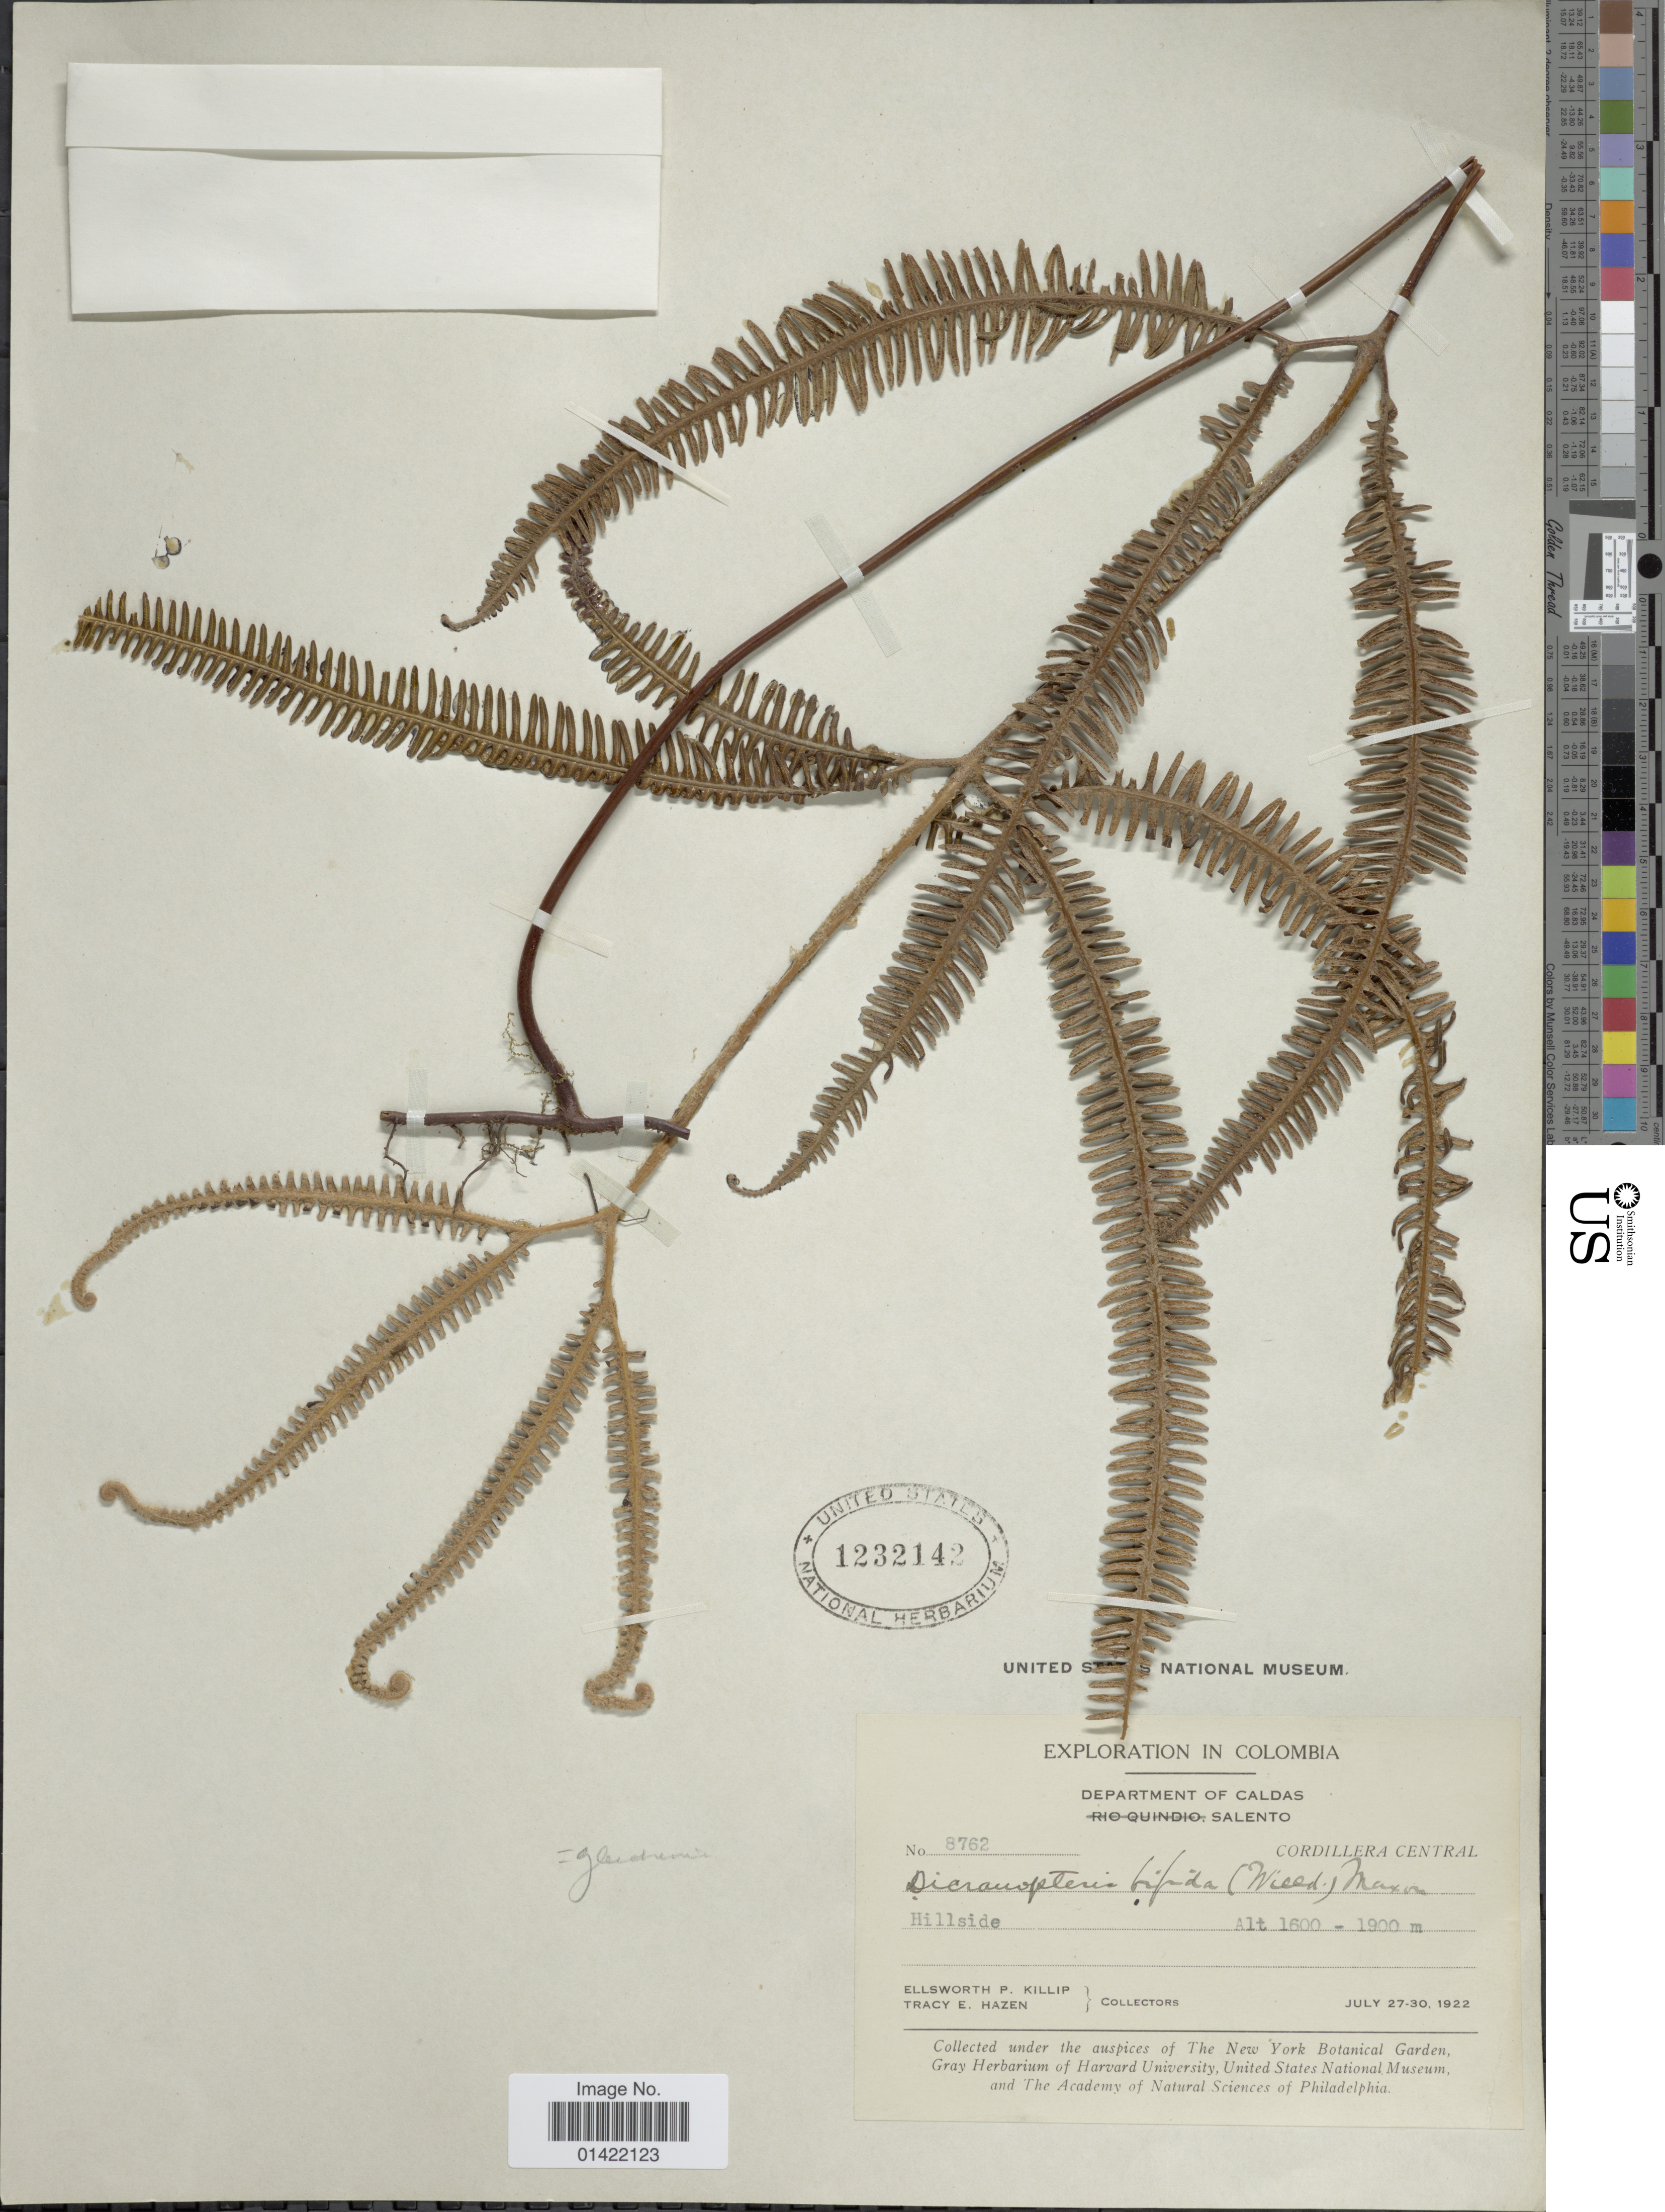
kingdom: Plantae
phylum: Tracheophyta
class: Polypodiopsida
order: Gleicheniales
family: Gleicheniaceae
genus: Sticherus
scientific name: Sticherus bifidus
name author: (Willd.) Ching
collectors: E. P. Killip & T. E. Hazen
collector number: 8762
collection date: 1922-07-27/1922-07-30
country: Colombia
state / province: Caldas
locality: Department of Caldas. Salento. Cordillera Central.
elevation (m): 1600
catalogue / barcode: US 1232142